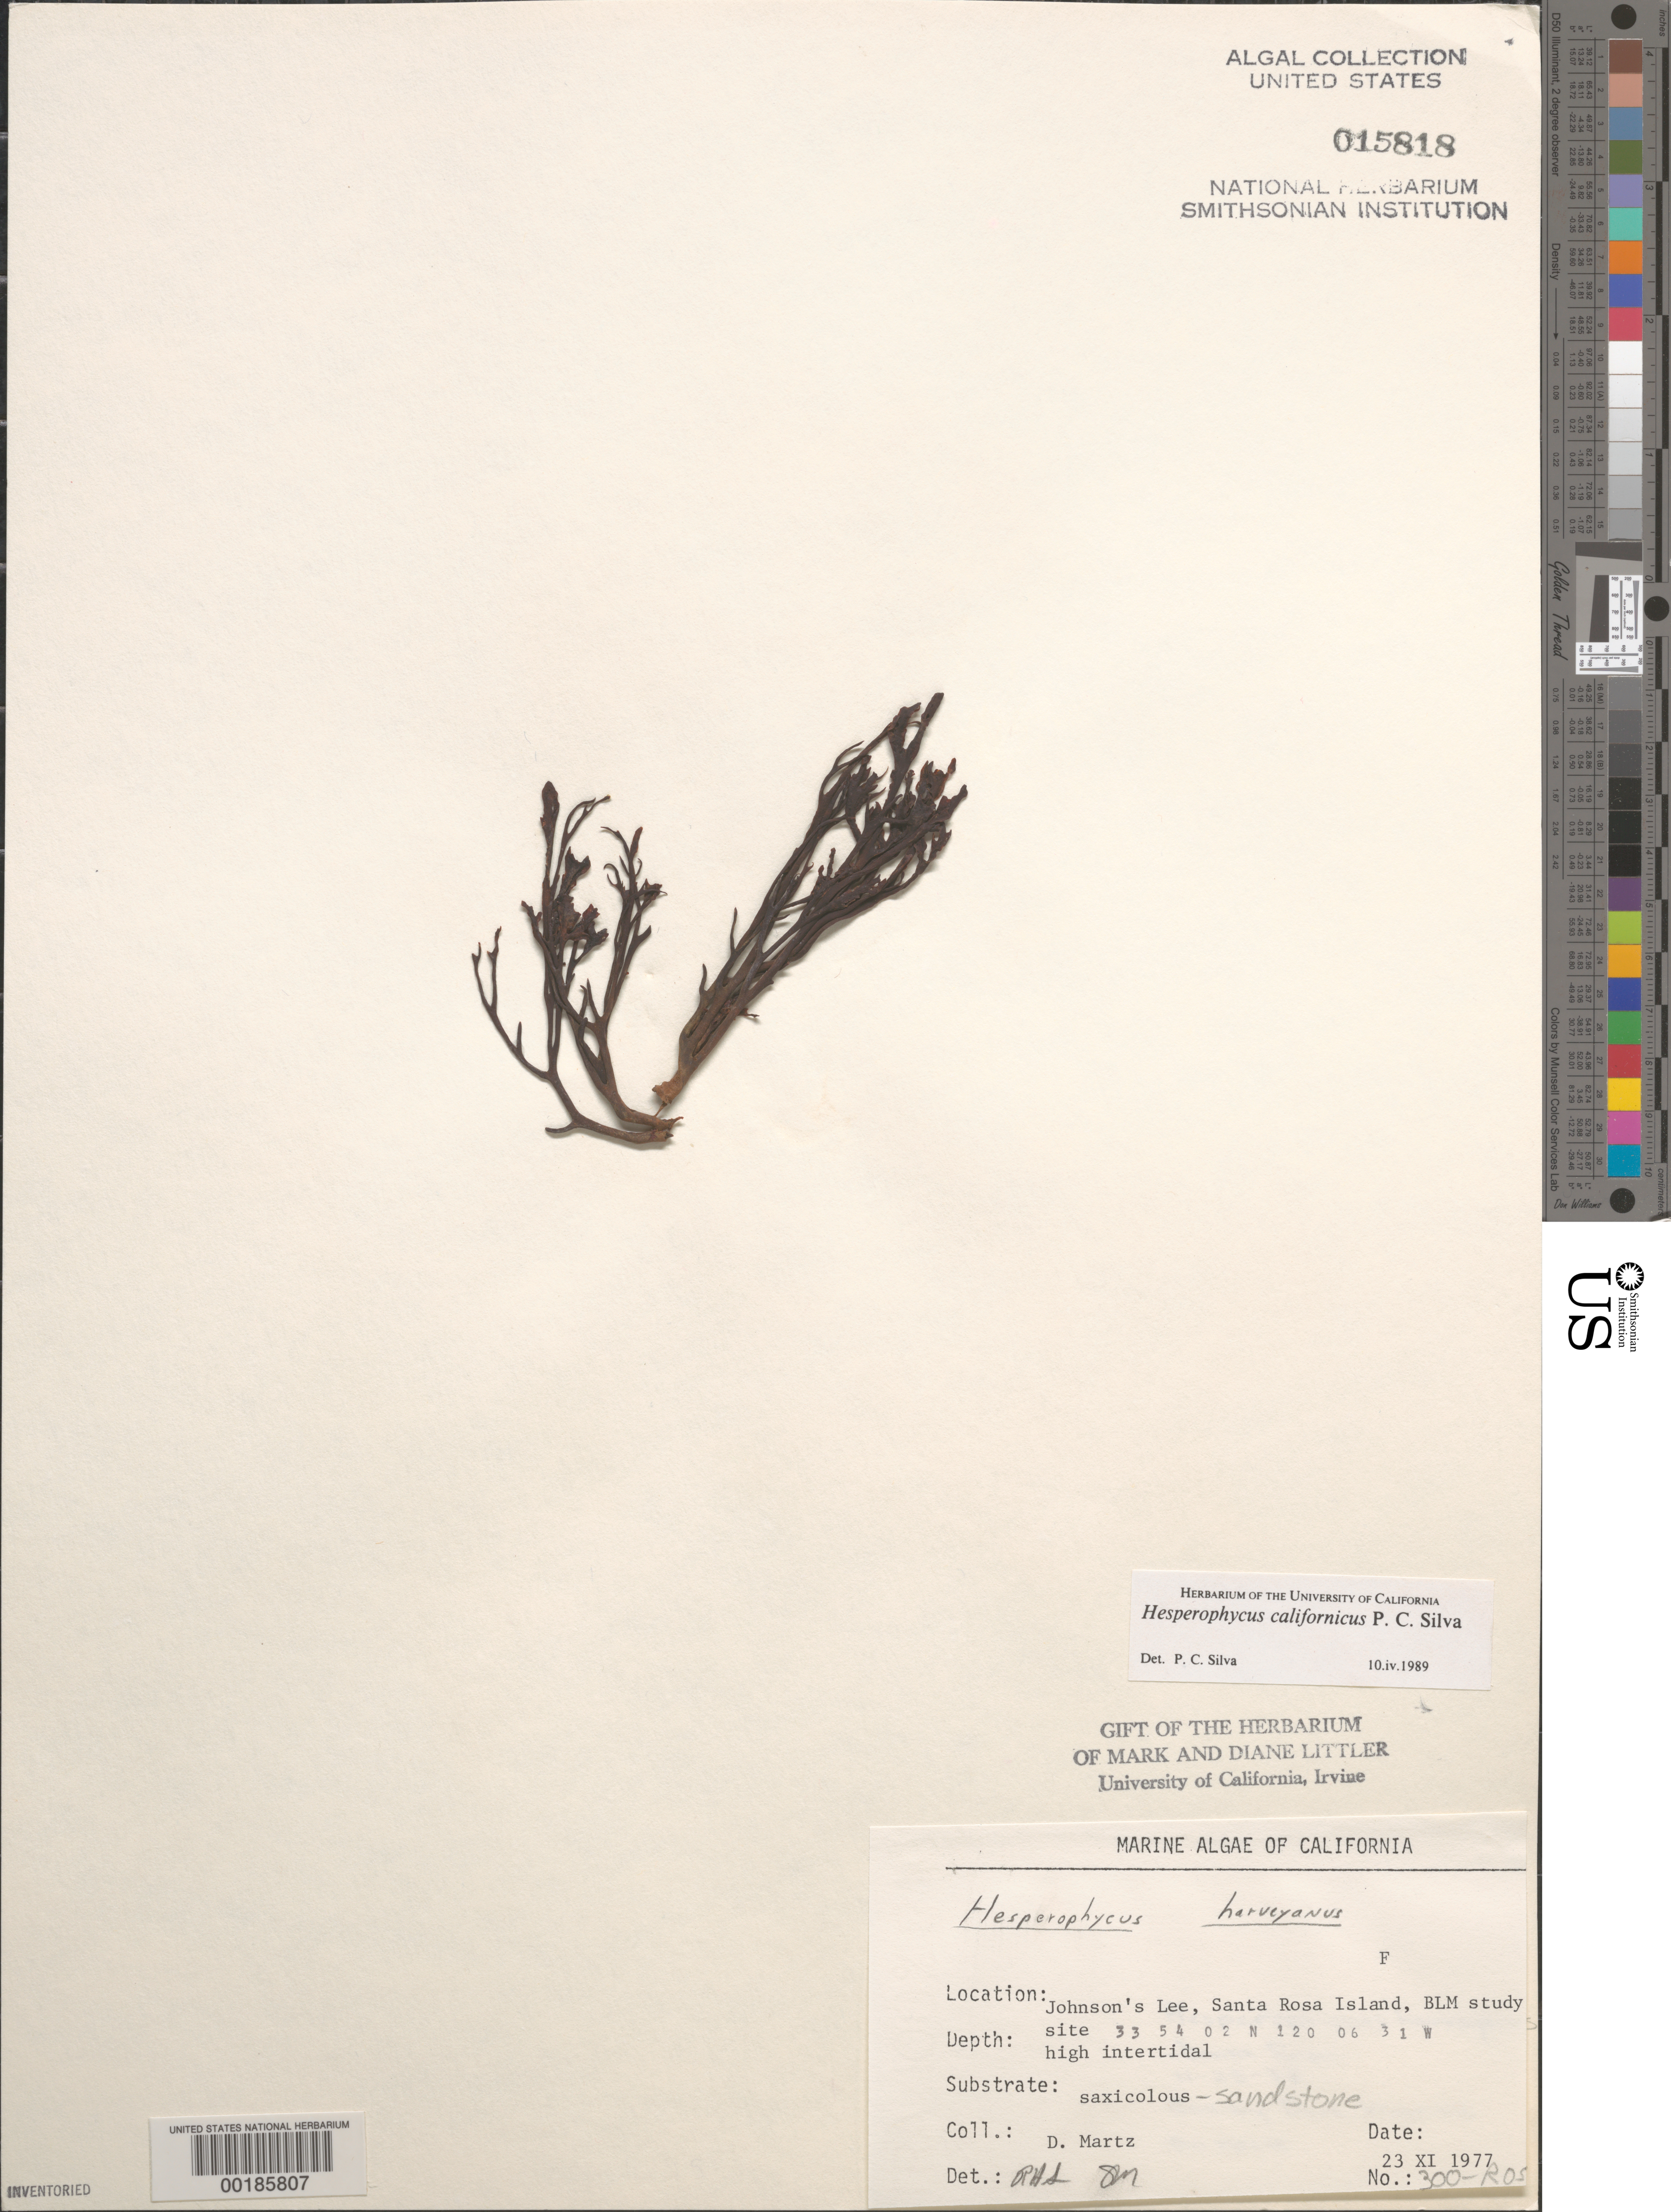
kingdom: Chromista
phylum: Ochrophyta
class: Phaeophyceae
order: Fucales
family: Fucaceae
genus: Hesperophycus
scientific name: Hesperophycus californicus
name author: P.C. Silva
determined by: Silva, P. C.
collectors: D. Martz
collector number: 300-ros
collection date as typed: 23 Nov 1977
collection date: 1977-11-23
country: United States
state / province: California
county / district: Santa Barbara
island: Santa Rosa Island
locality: Johnson's Lee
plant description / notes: BLM-SOCALBIGHT Rocky Intertidal Survey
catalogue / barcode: US 15818